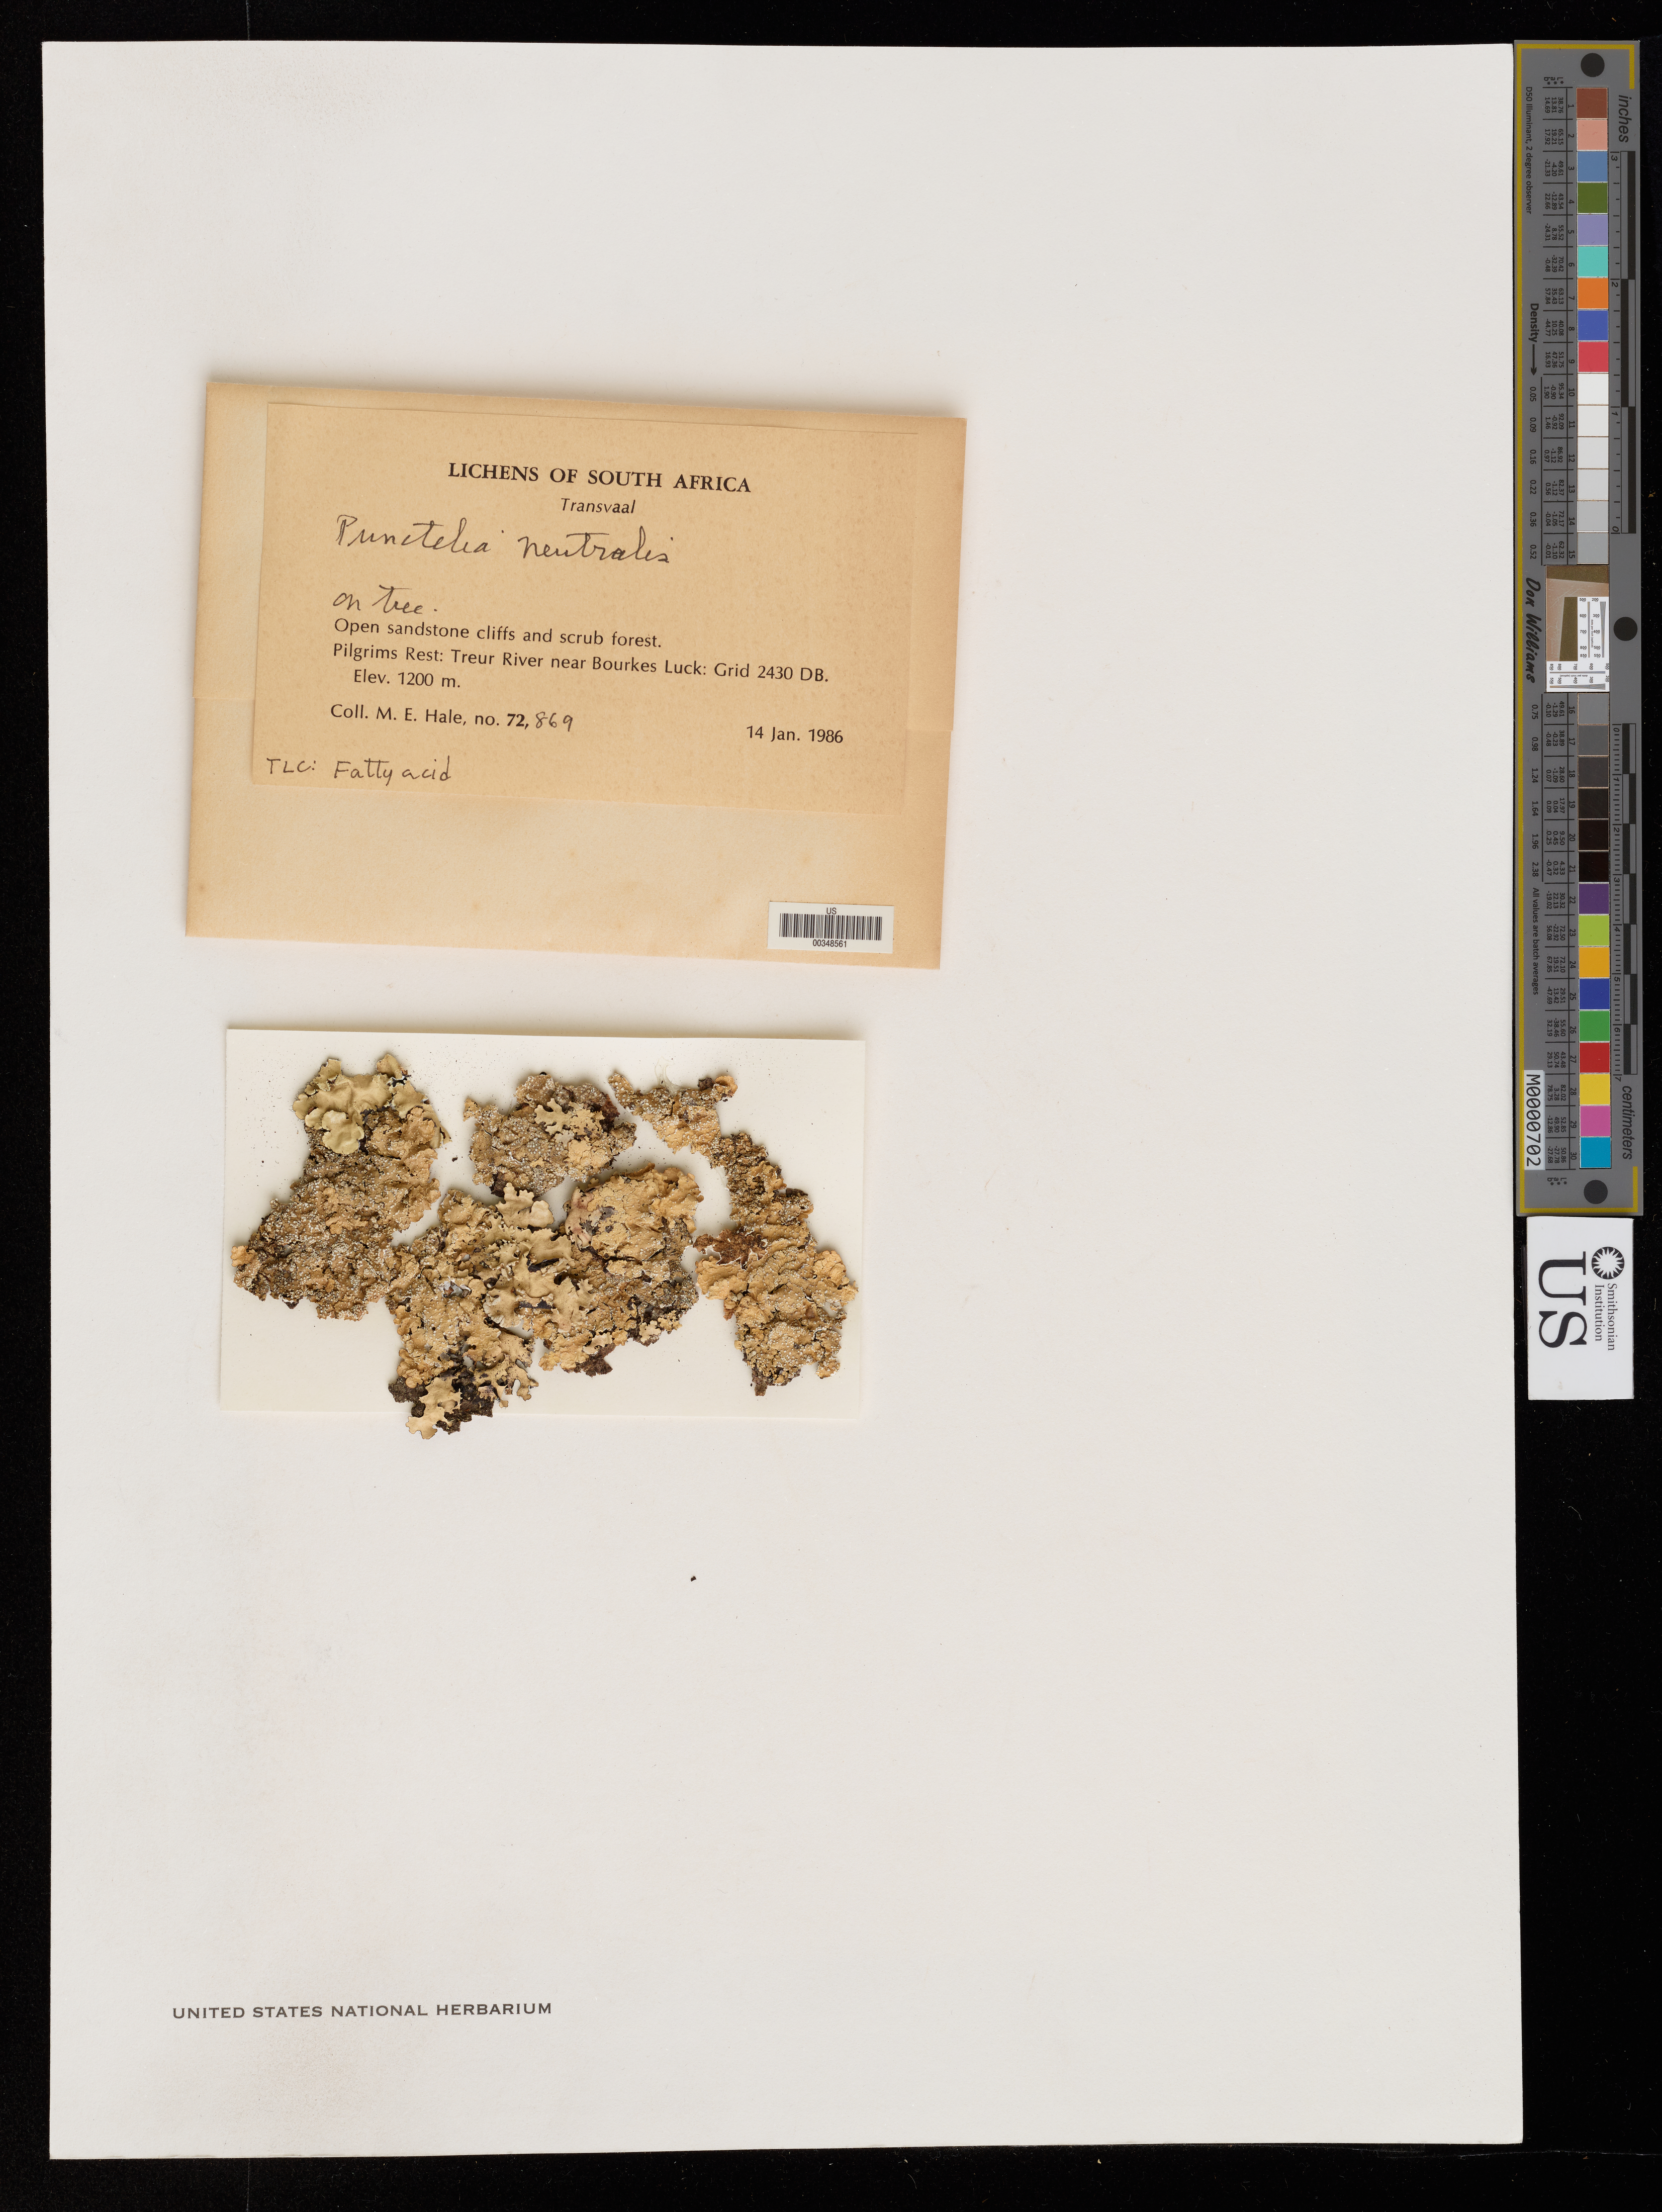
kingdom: Fungi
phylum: Ascomycota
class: Lecanoromycetes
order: Lecanorales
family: Parmeliaceae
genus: Punctelia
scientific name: Punctelia neutralis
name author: (Hale) Krog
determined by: Hale, Mason E.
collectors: M. Hale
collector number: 72869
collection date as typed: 14 Jan 1986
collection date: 1986-01-14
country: South Africa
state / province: Mpumalanga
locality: Pilgrims rest: treur river near bourkes luck. Transvaal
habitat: On tree; open sandstone cliffs and scrub forest.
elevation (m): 1200